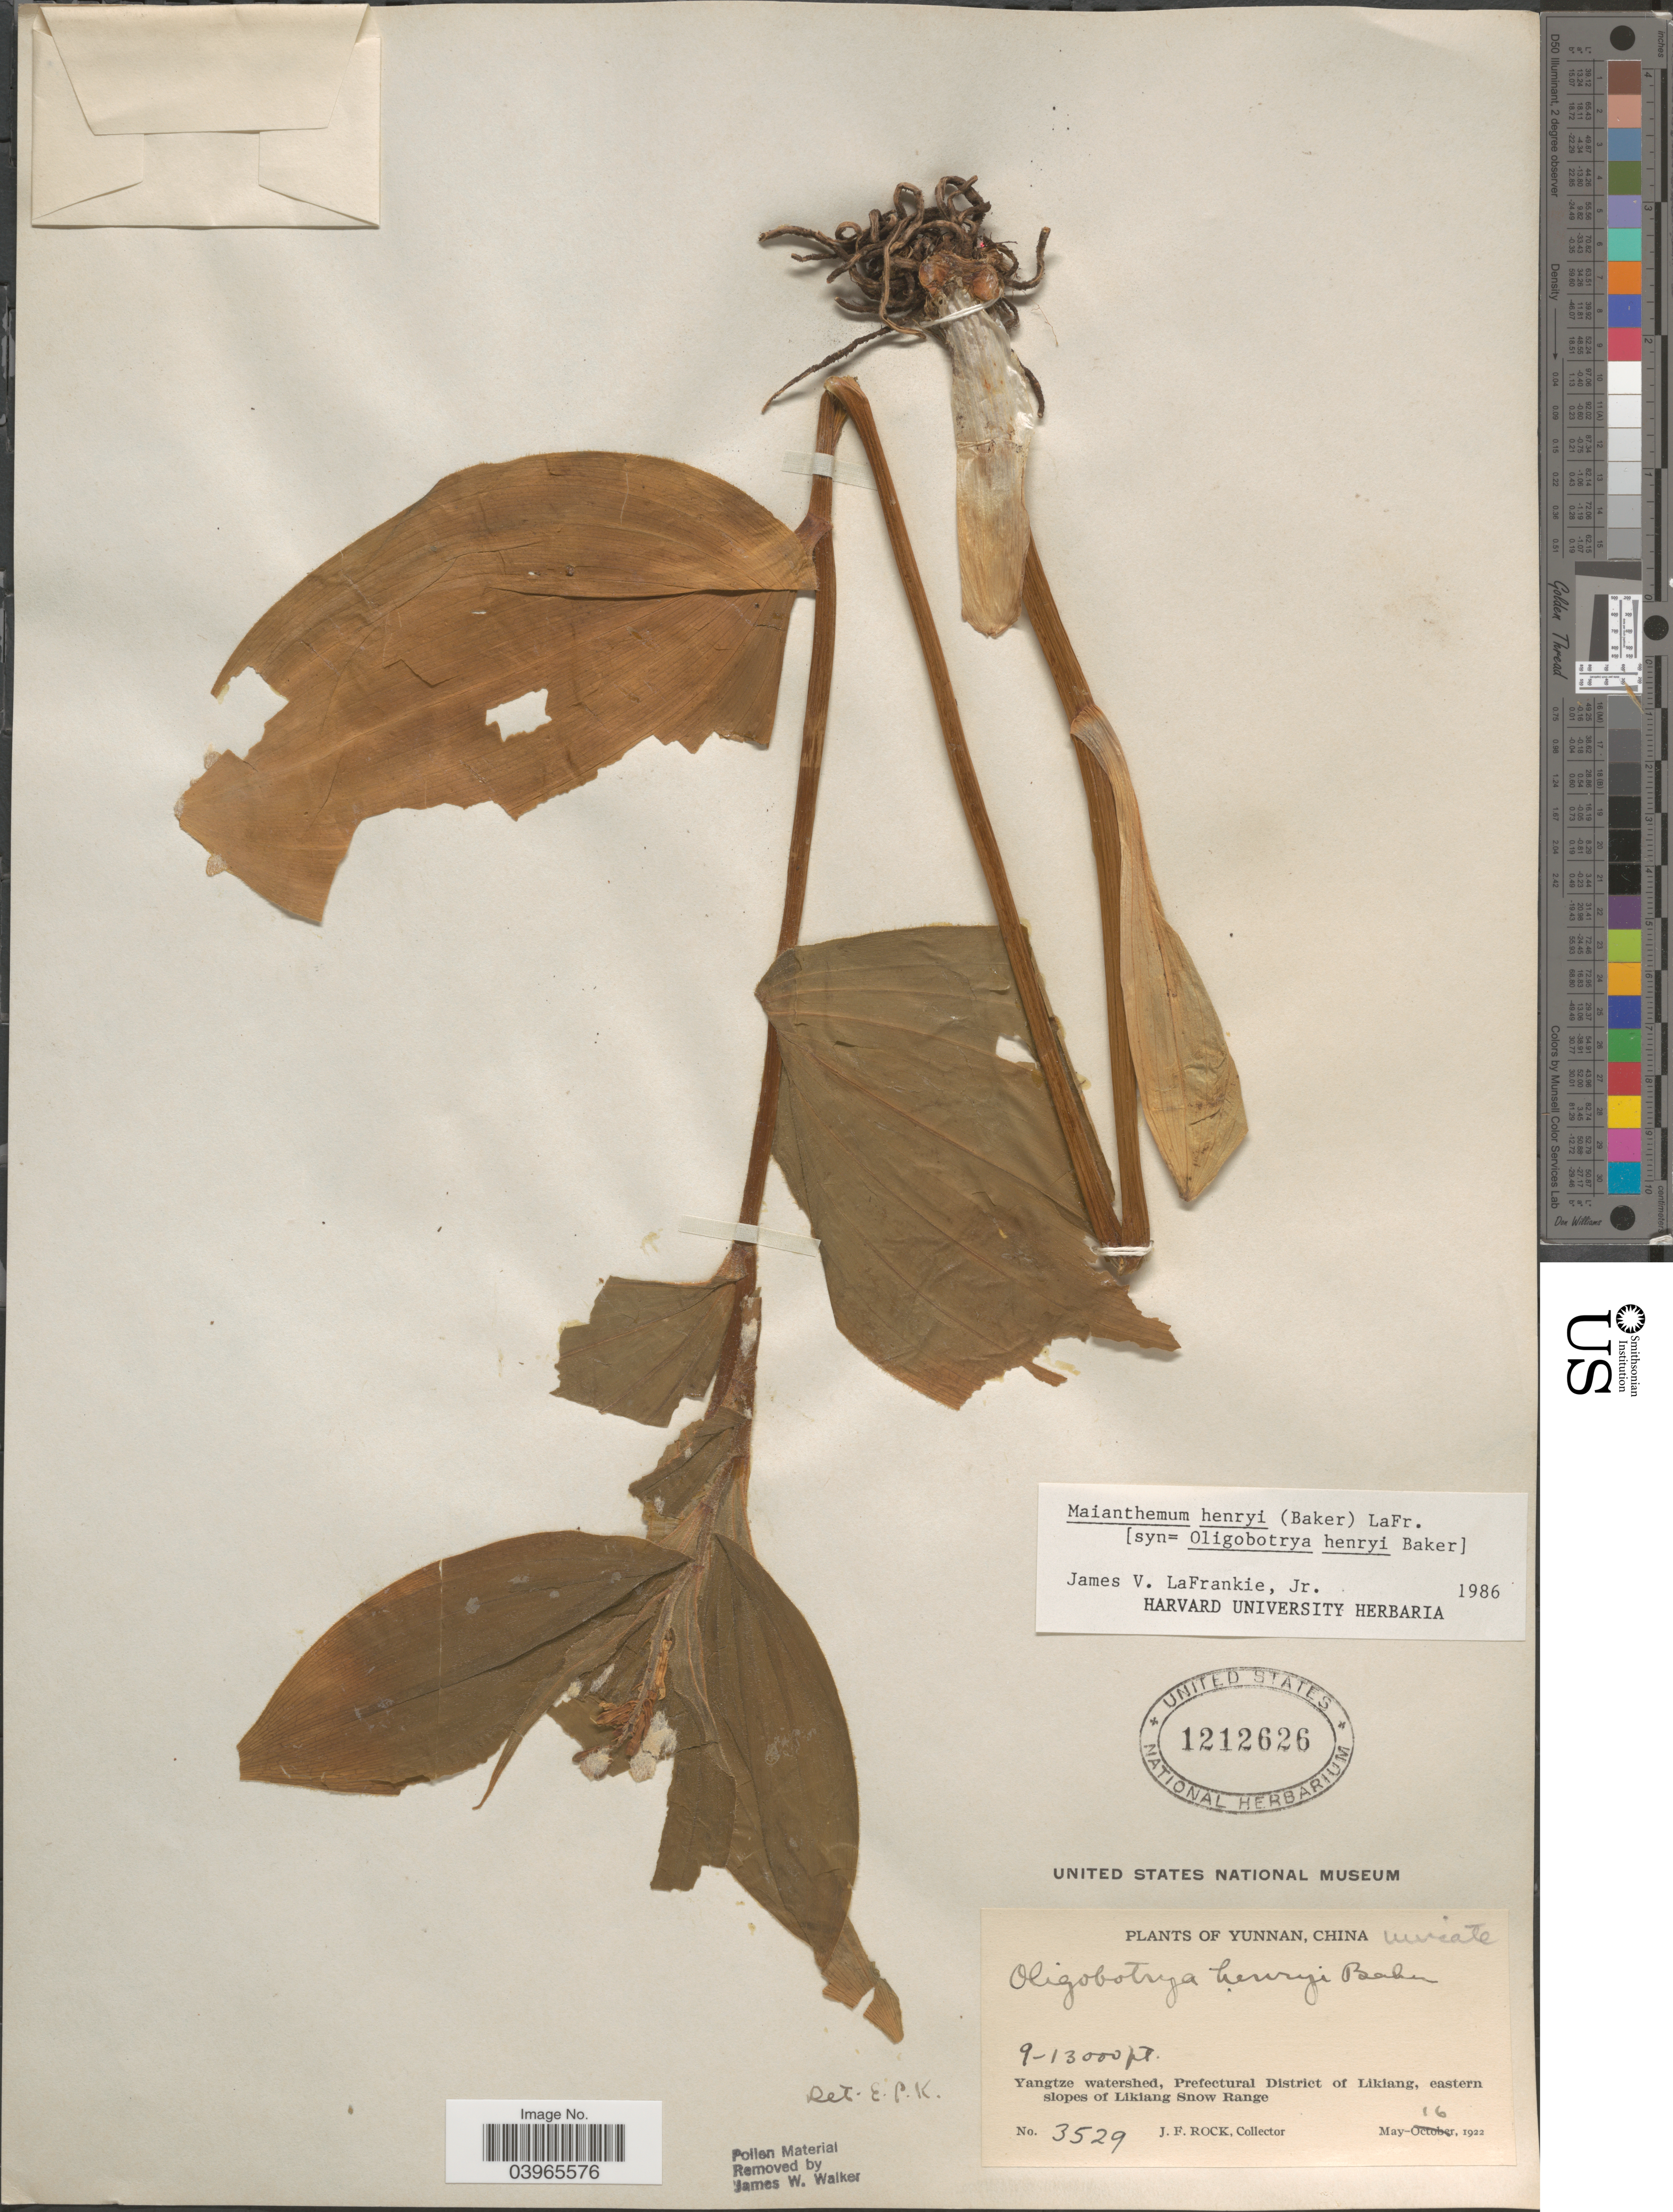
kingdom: Plantae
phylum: Tracheophyta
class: Liliopsida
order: Asparagales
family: Asparagaceae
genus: Maianthemum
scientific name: Maianthemum henryi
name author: (Baker) LaFrankie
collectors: J. Rock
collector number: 3529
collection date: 1922-05-16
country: China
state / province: Yunnan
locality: Yangtze watershed, Prefectural District of Likiang, eastern slopes of Likiang Snow Range.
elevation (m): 2743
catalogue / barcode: US 1212626